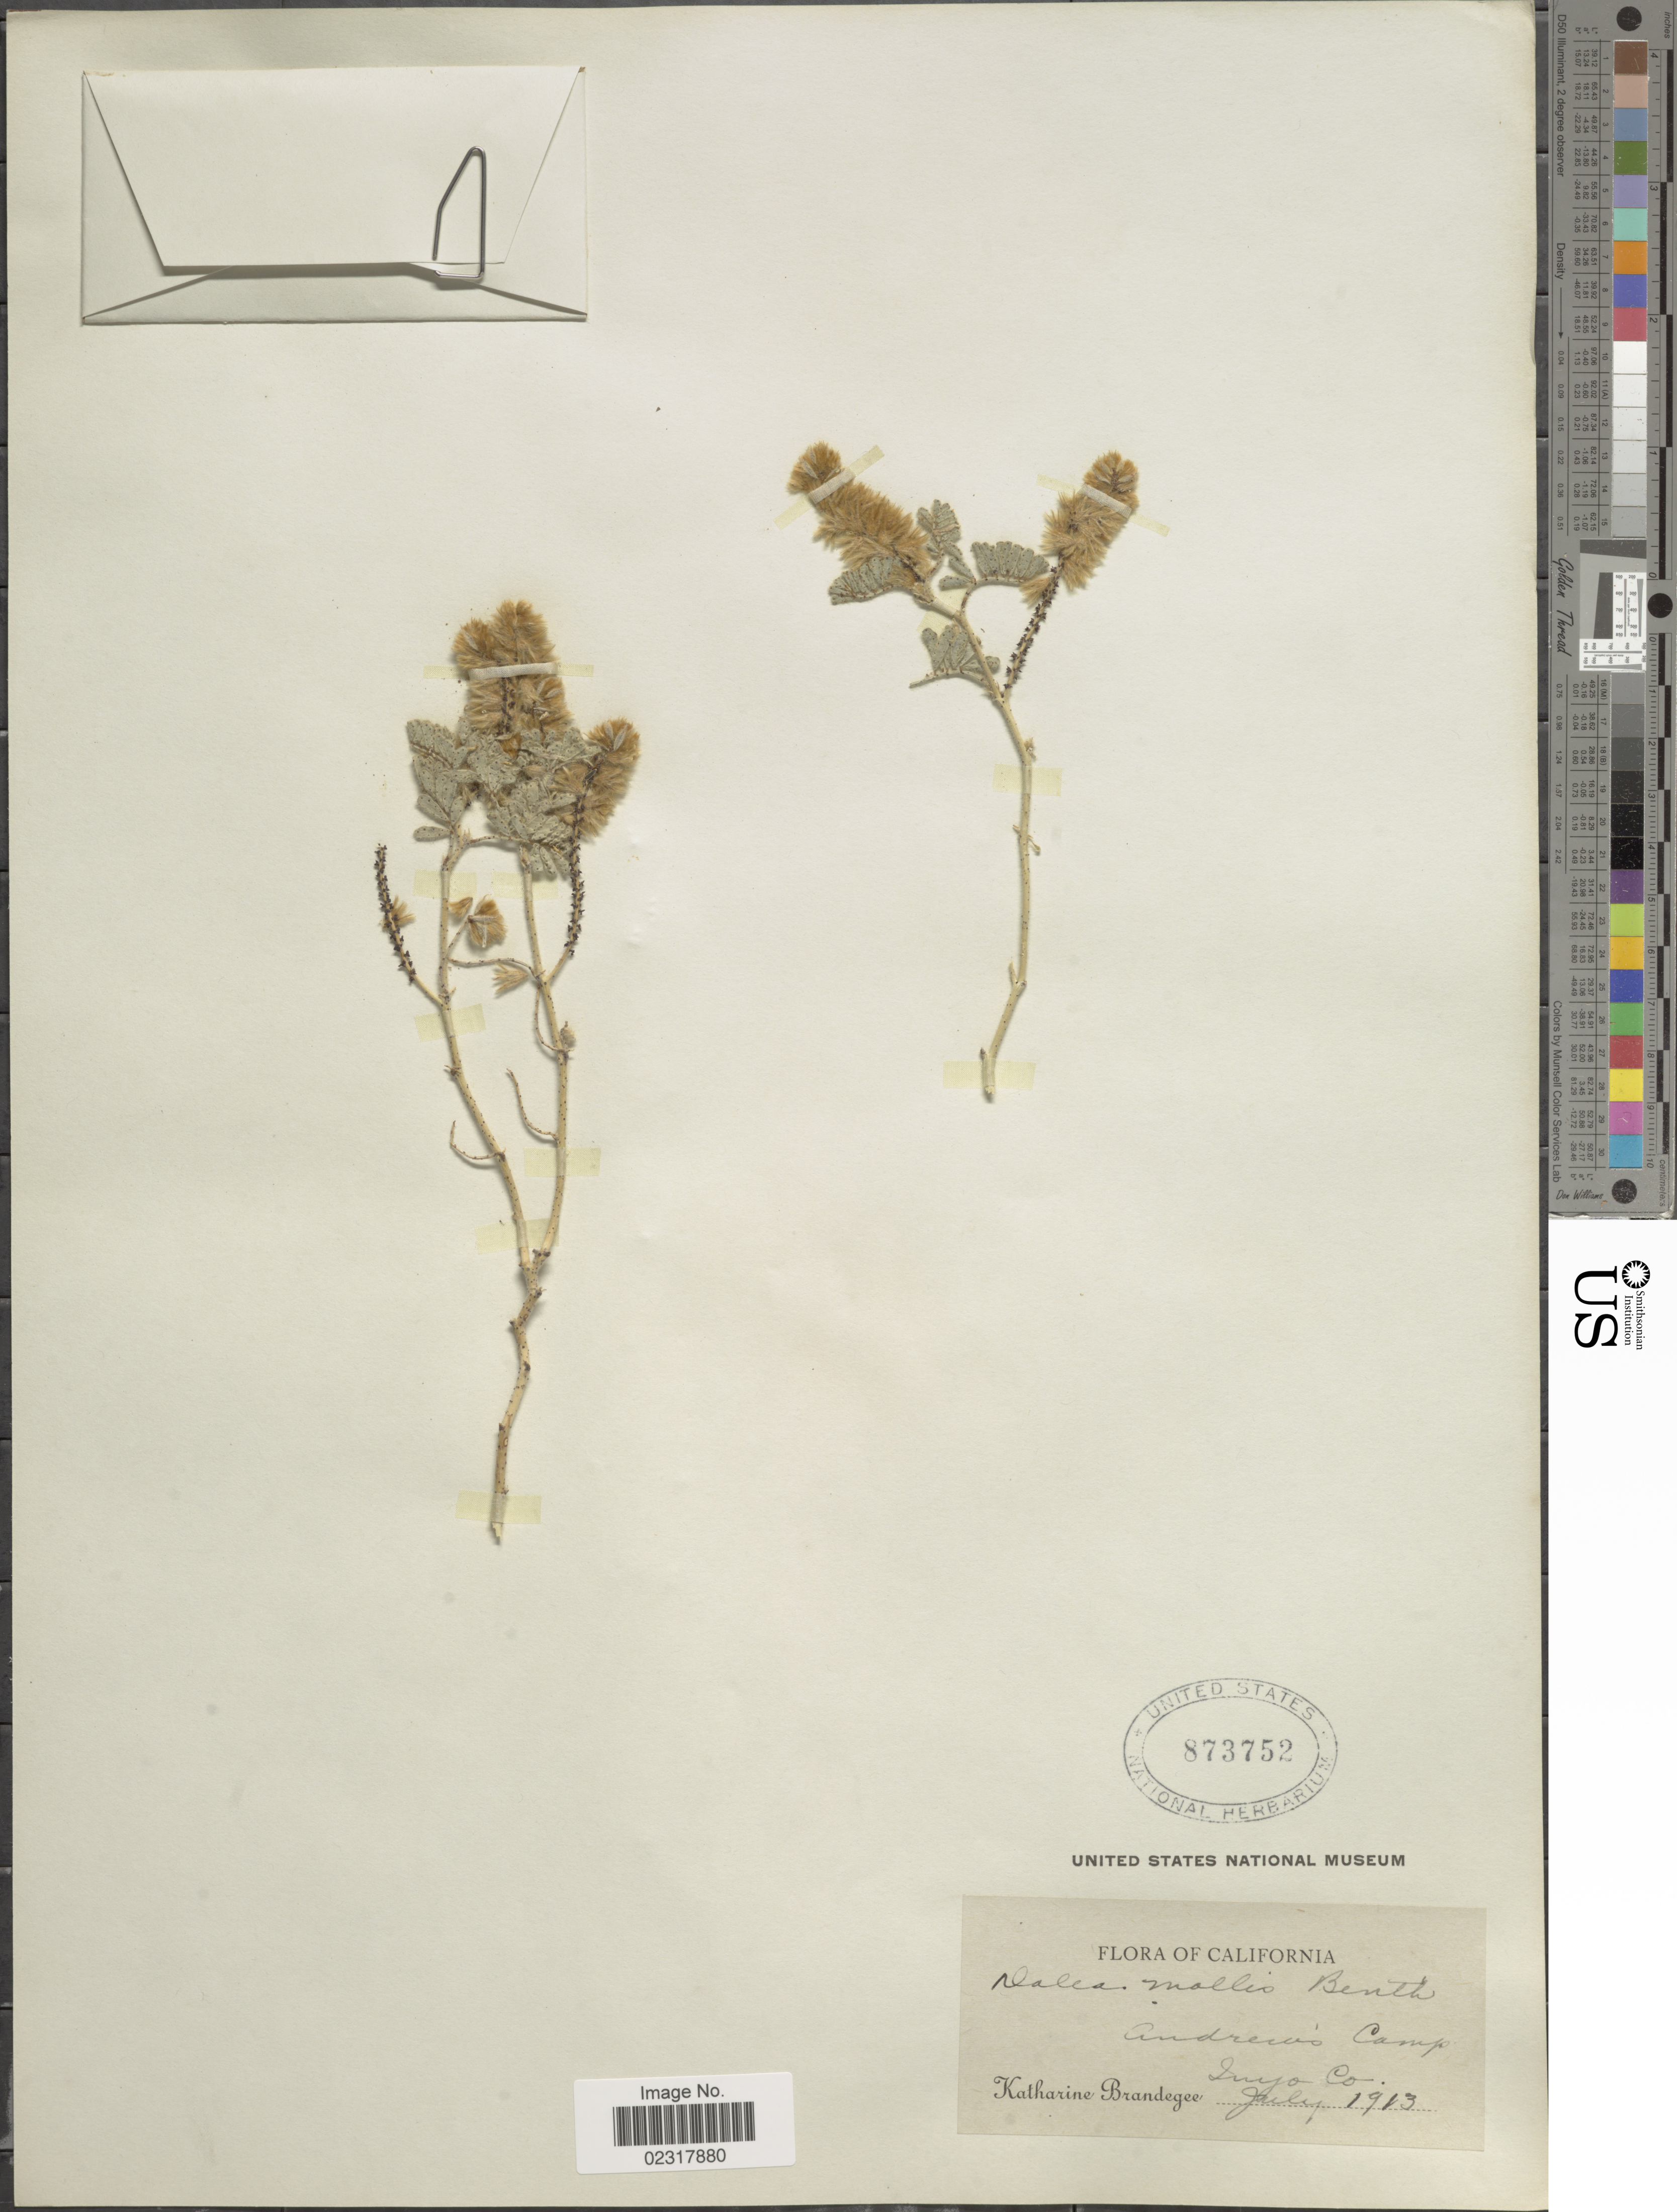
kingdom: Plantae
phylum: Tracheophyta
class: Magnoliopsida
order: Fabales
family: Fabaceae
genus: Dalea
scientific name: Dalea mollissima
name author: (Rydb.) Munz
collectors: M. K. Brandegee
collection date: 1913-07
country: United States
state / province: California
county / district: Inyo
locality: Andrew's Camp. Inyo Co.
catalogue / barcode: US 873752